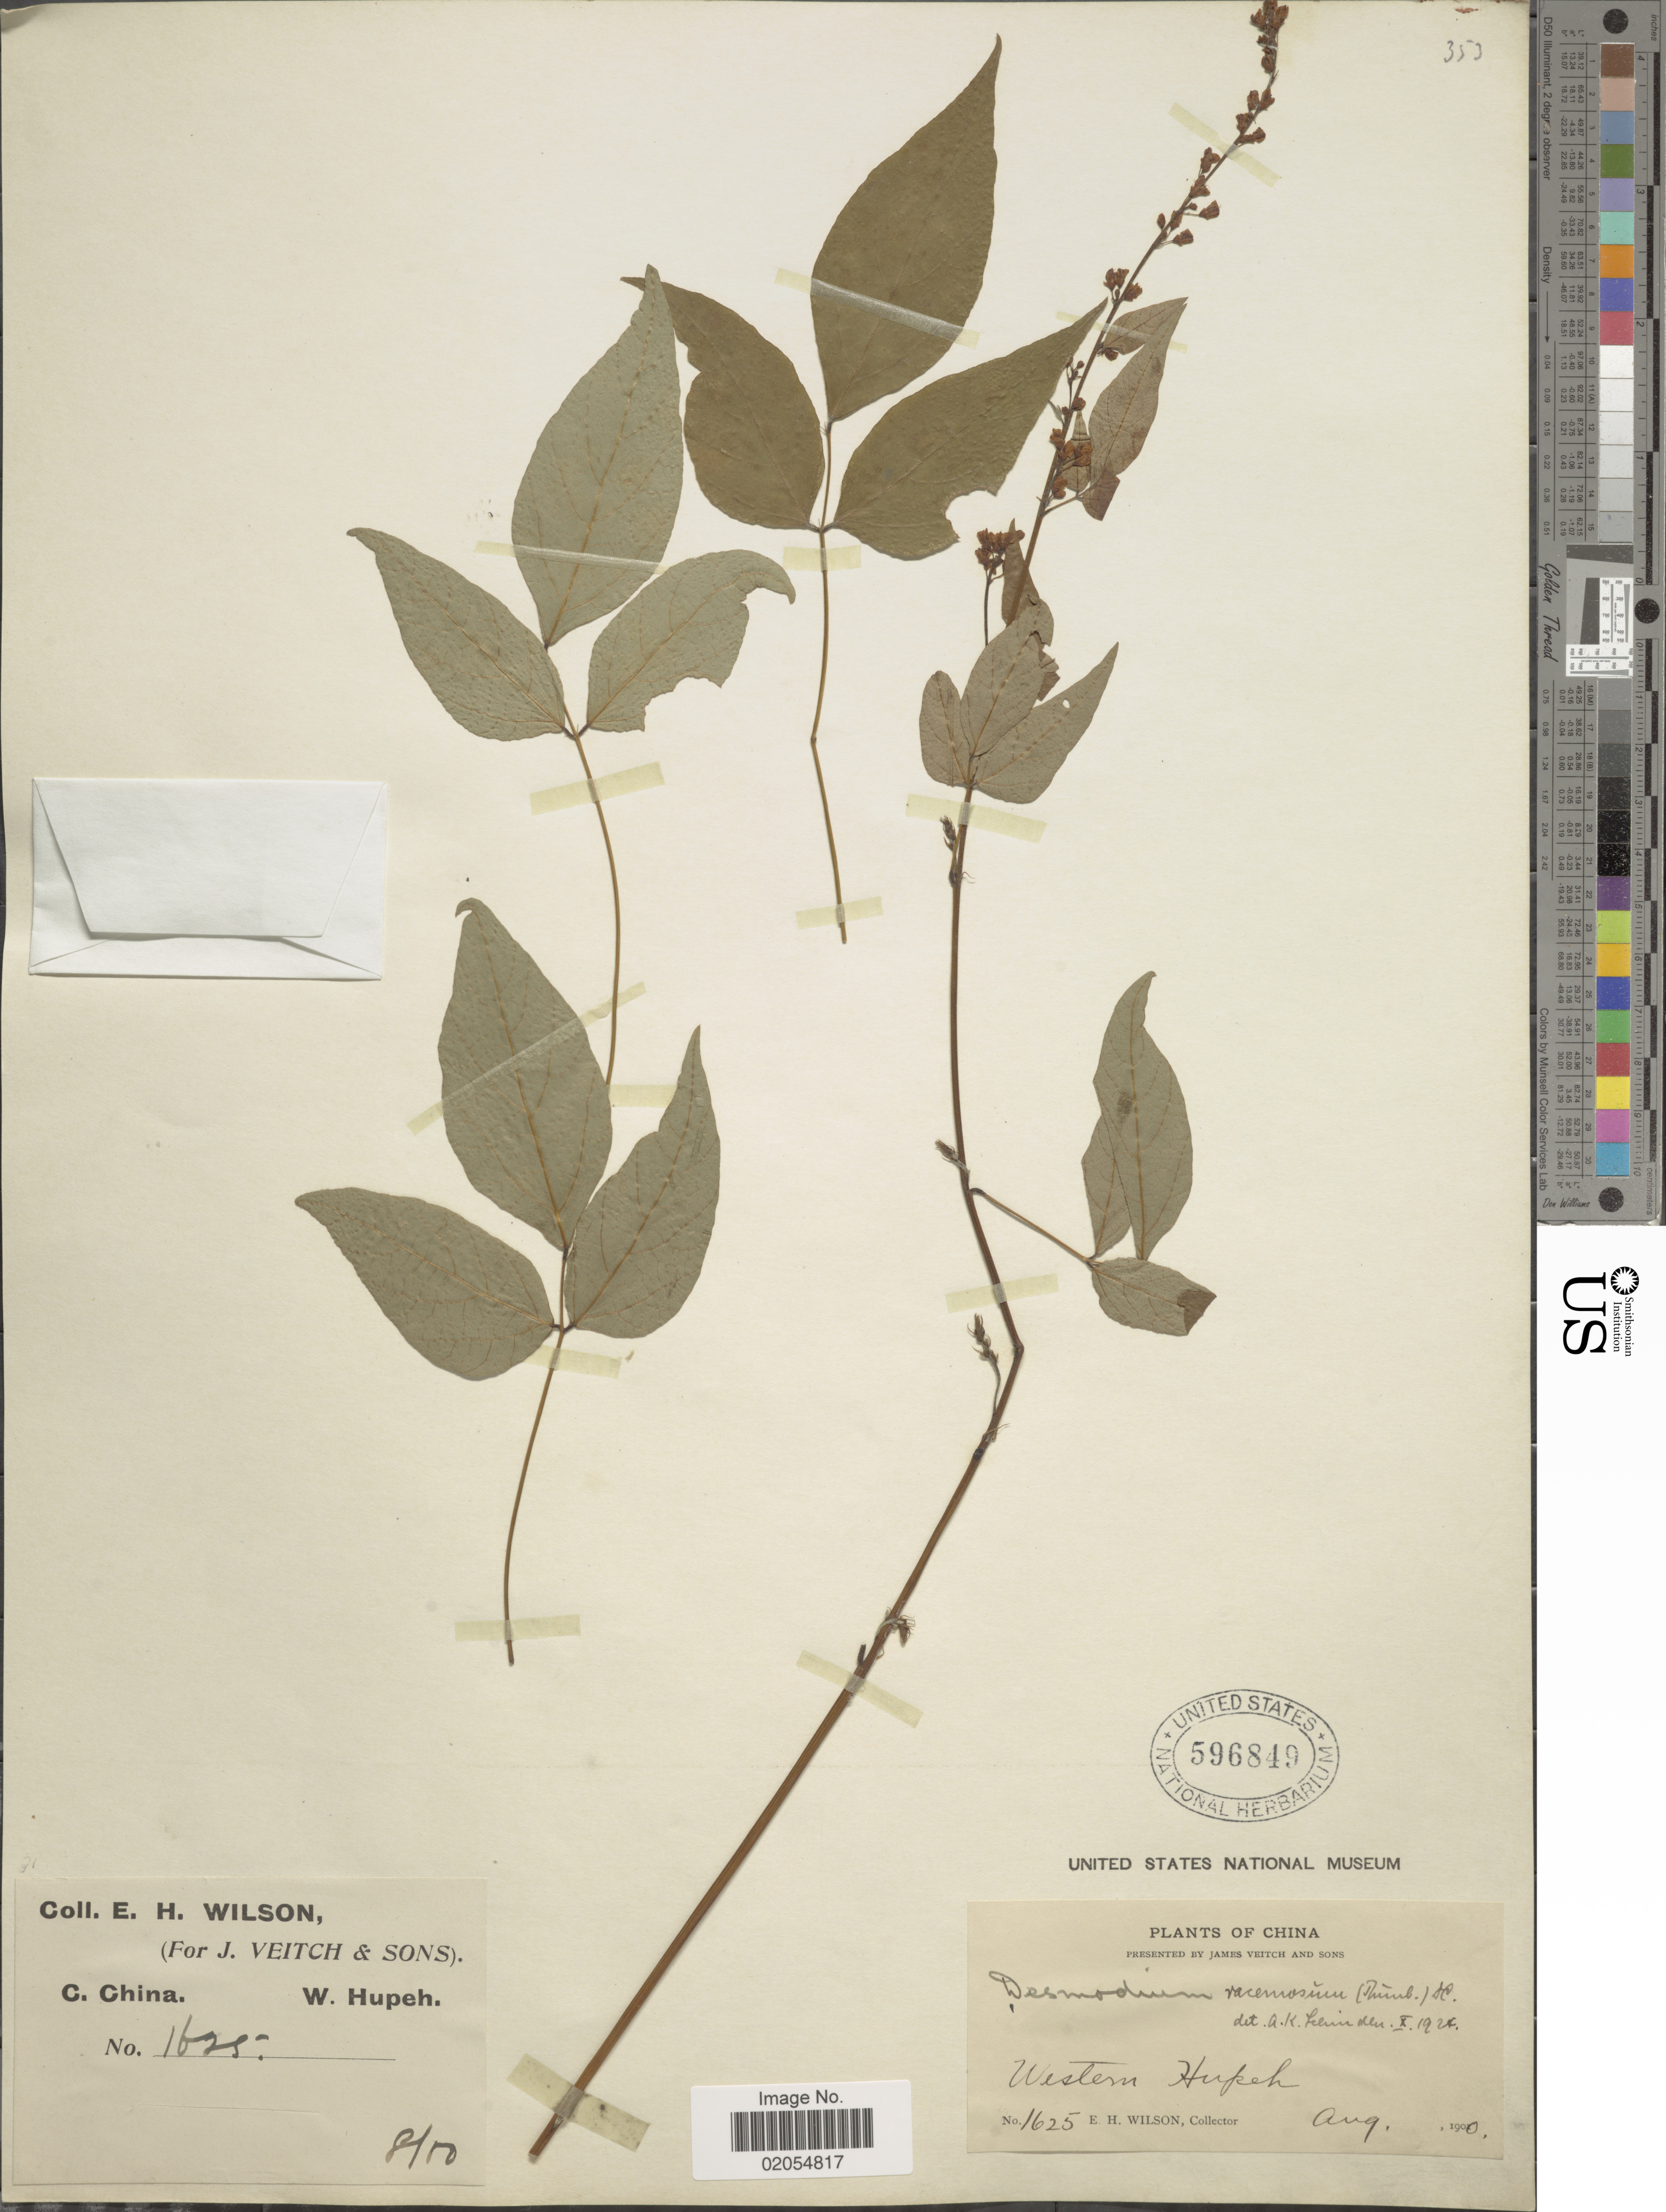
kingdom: Plantae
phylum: Tracheophyta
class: Magnoliopsida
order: Fabales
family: Fabaceae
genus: Hylodesmum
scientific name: Hylodesmum podocarpum subsp. oxyphyllum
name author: (DC.) H. Ohashi & R.R. Mill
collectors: E. Wilson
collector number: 1625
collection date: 1900-08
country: China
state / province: Hubei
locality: Western Hupeh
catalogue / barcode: US 596849